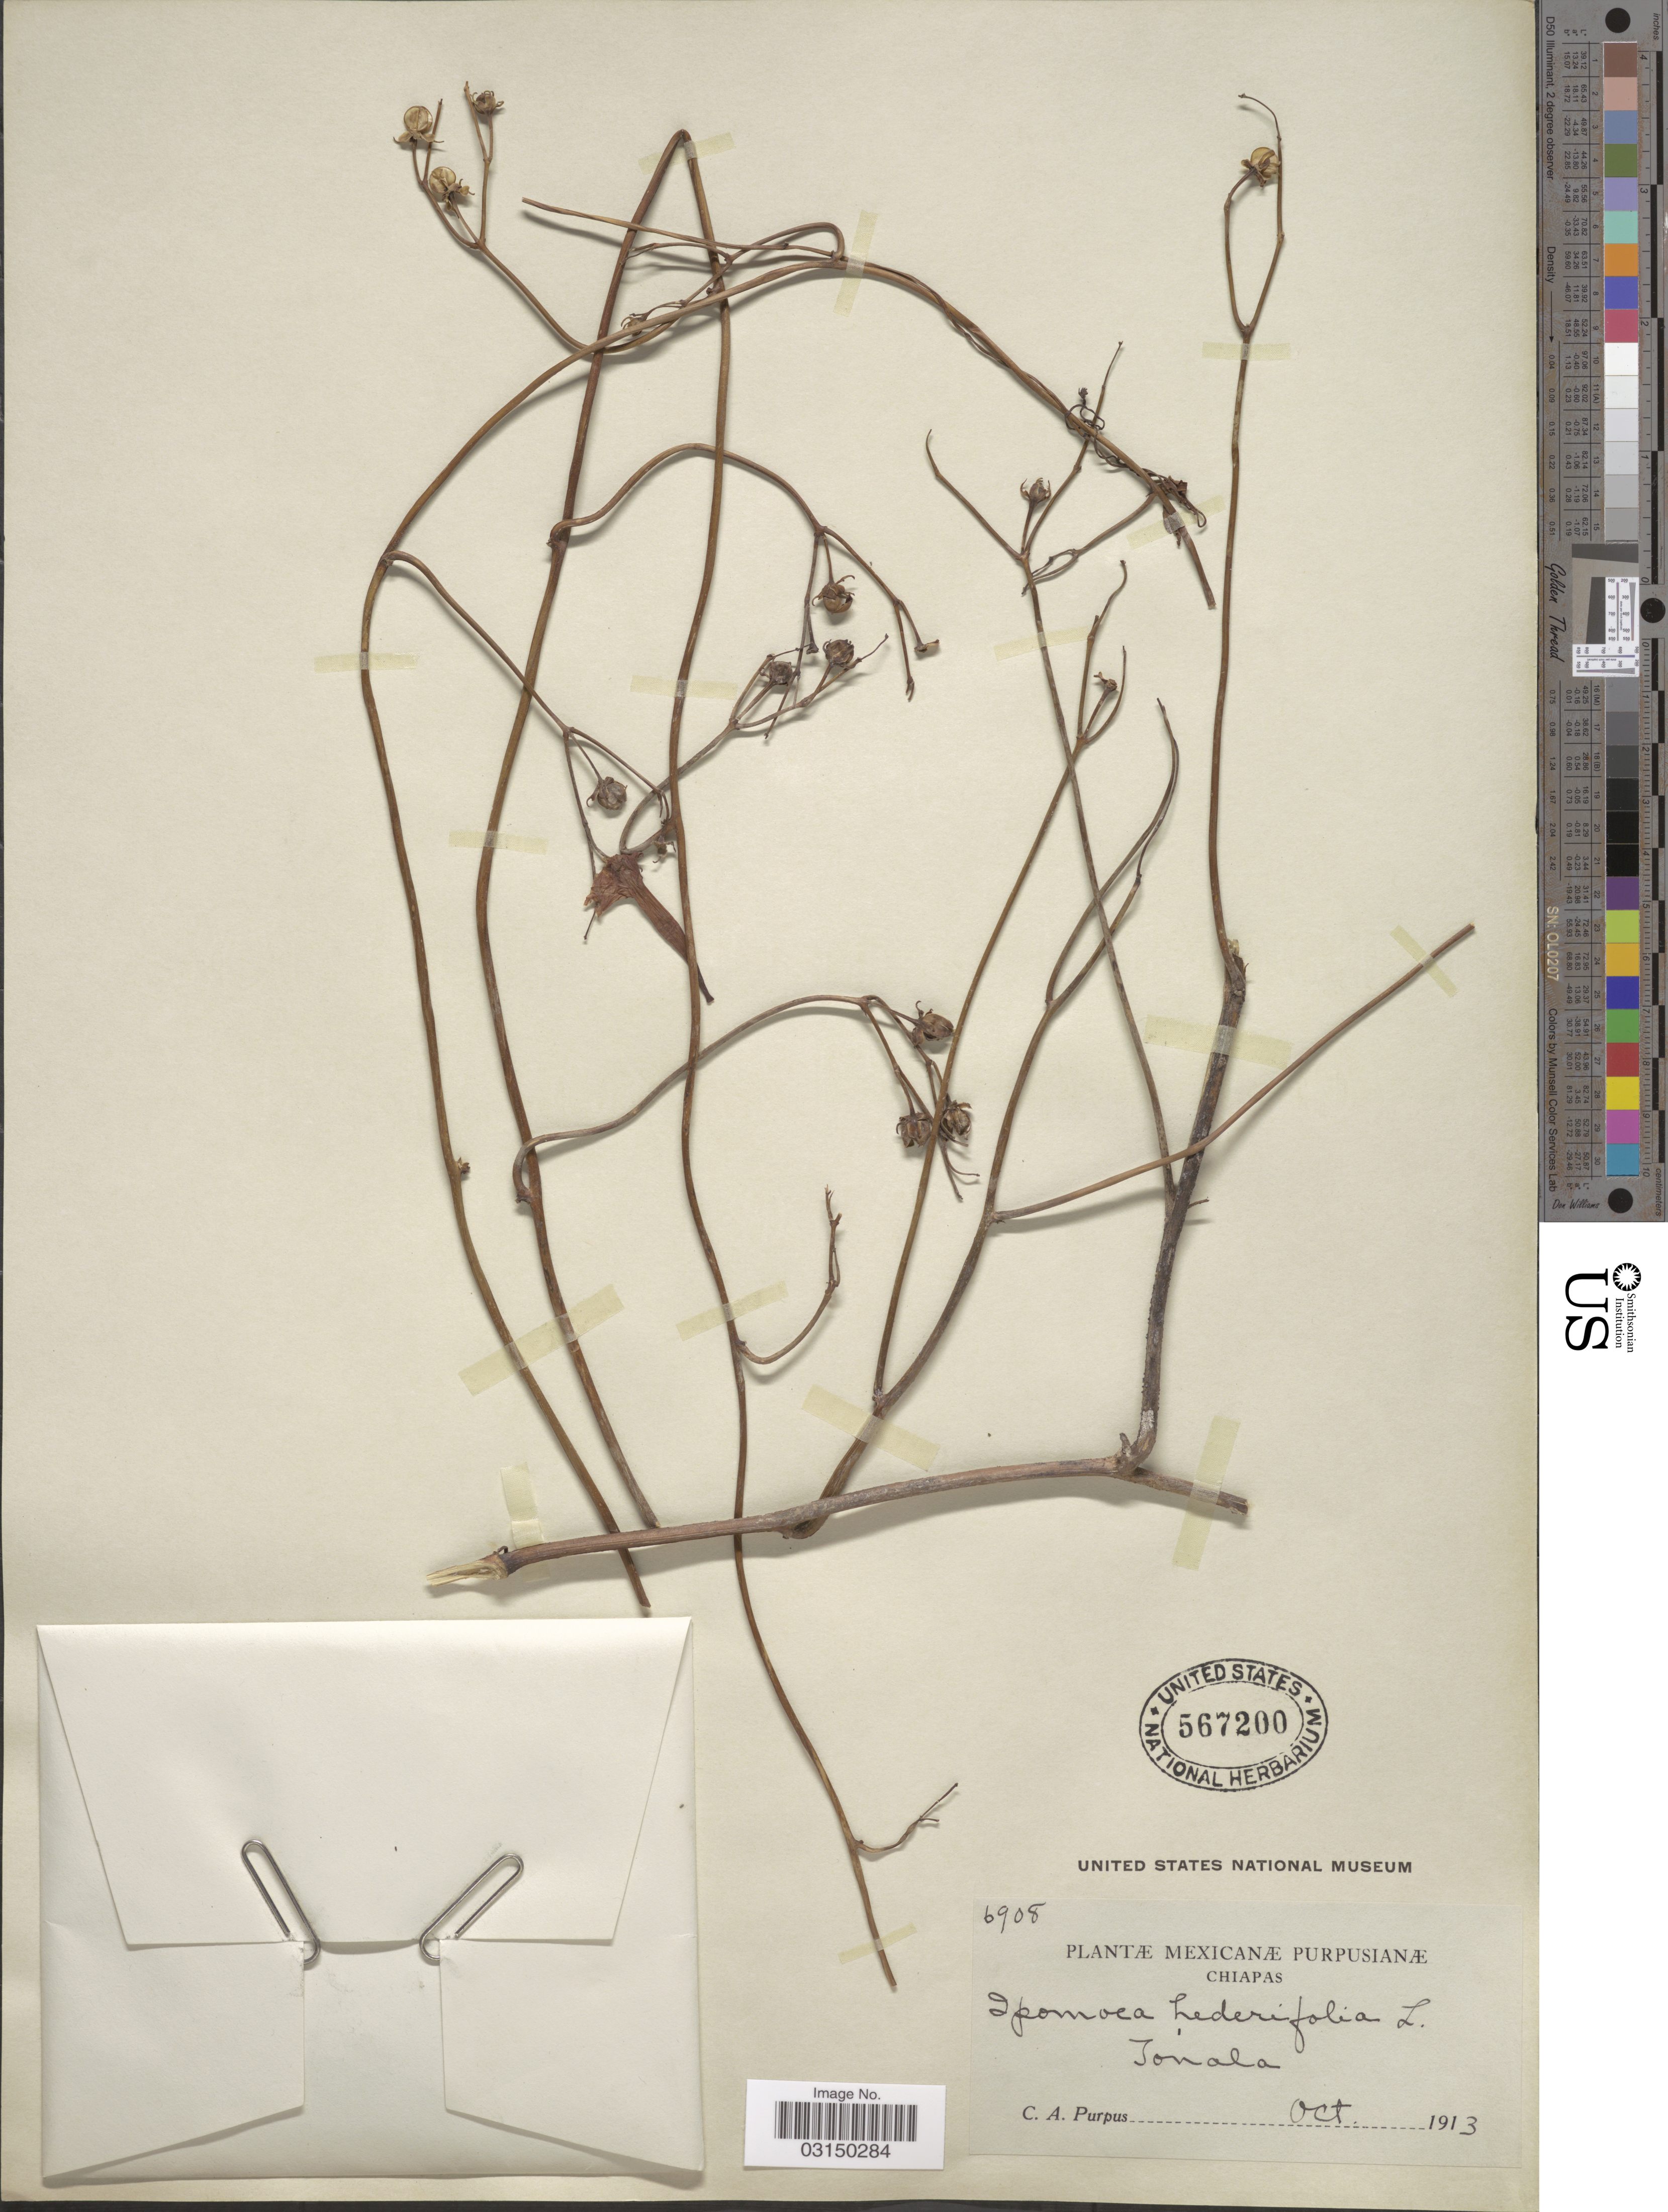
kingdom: Plantae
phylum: Tracheophyta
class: Magnoliopsida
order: Solanales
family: Convolvulaceae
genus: Ipomoea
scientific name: Ipomoea hederifolia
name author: L.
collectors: C. A. Purpus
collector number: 6908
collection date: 1913-10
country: Mexico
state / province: Chiapas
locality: Tonala.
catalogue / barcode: US 567200